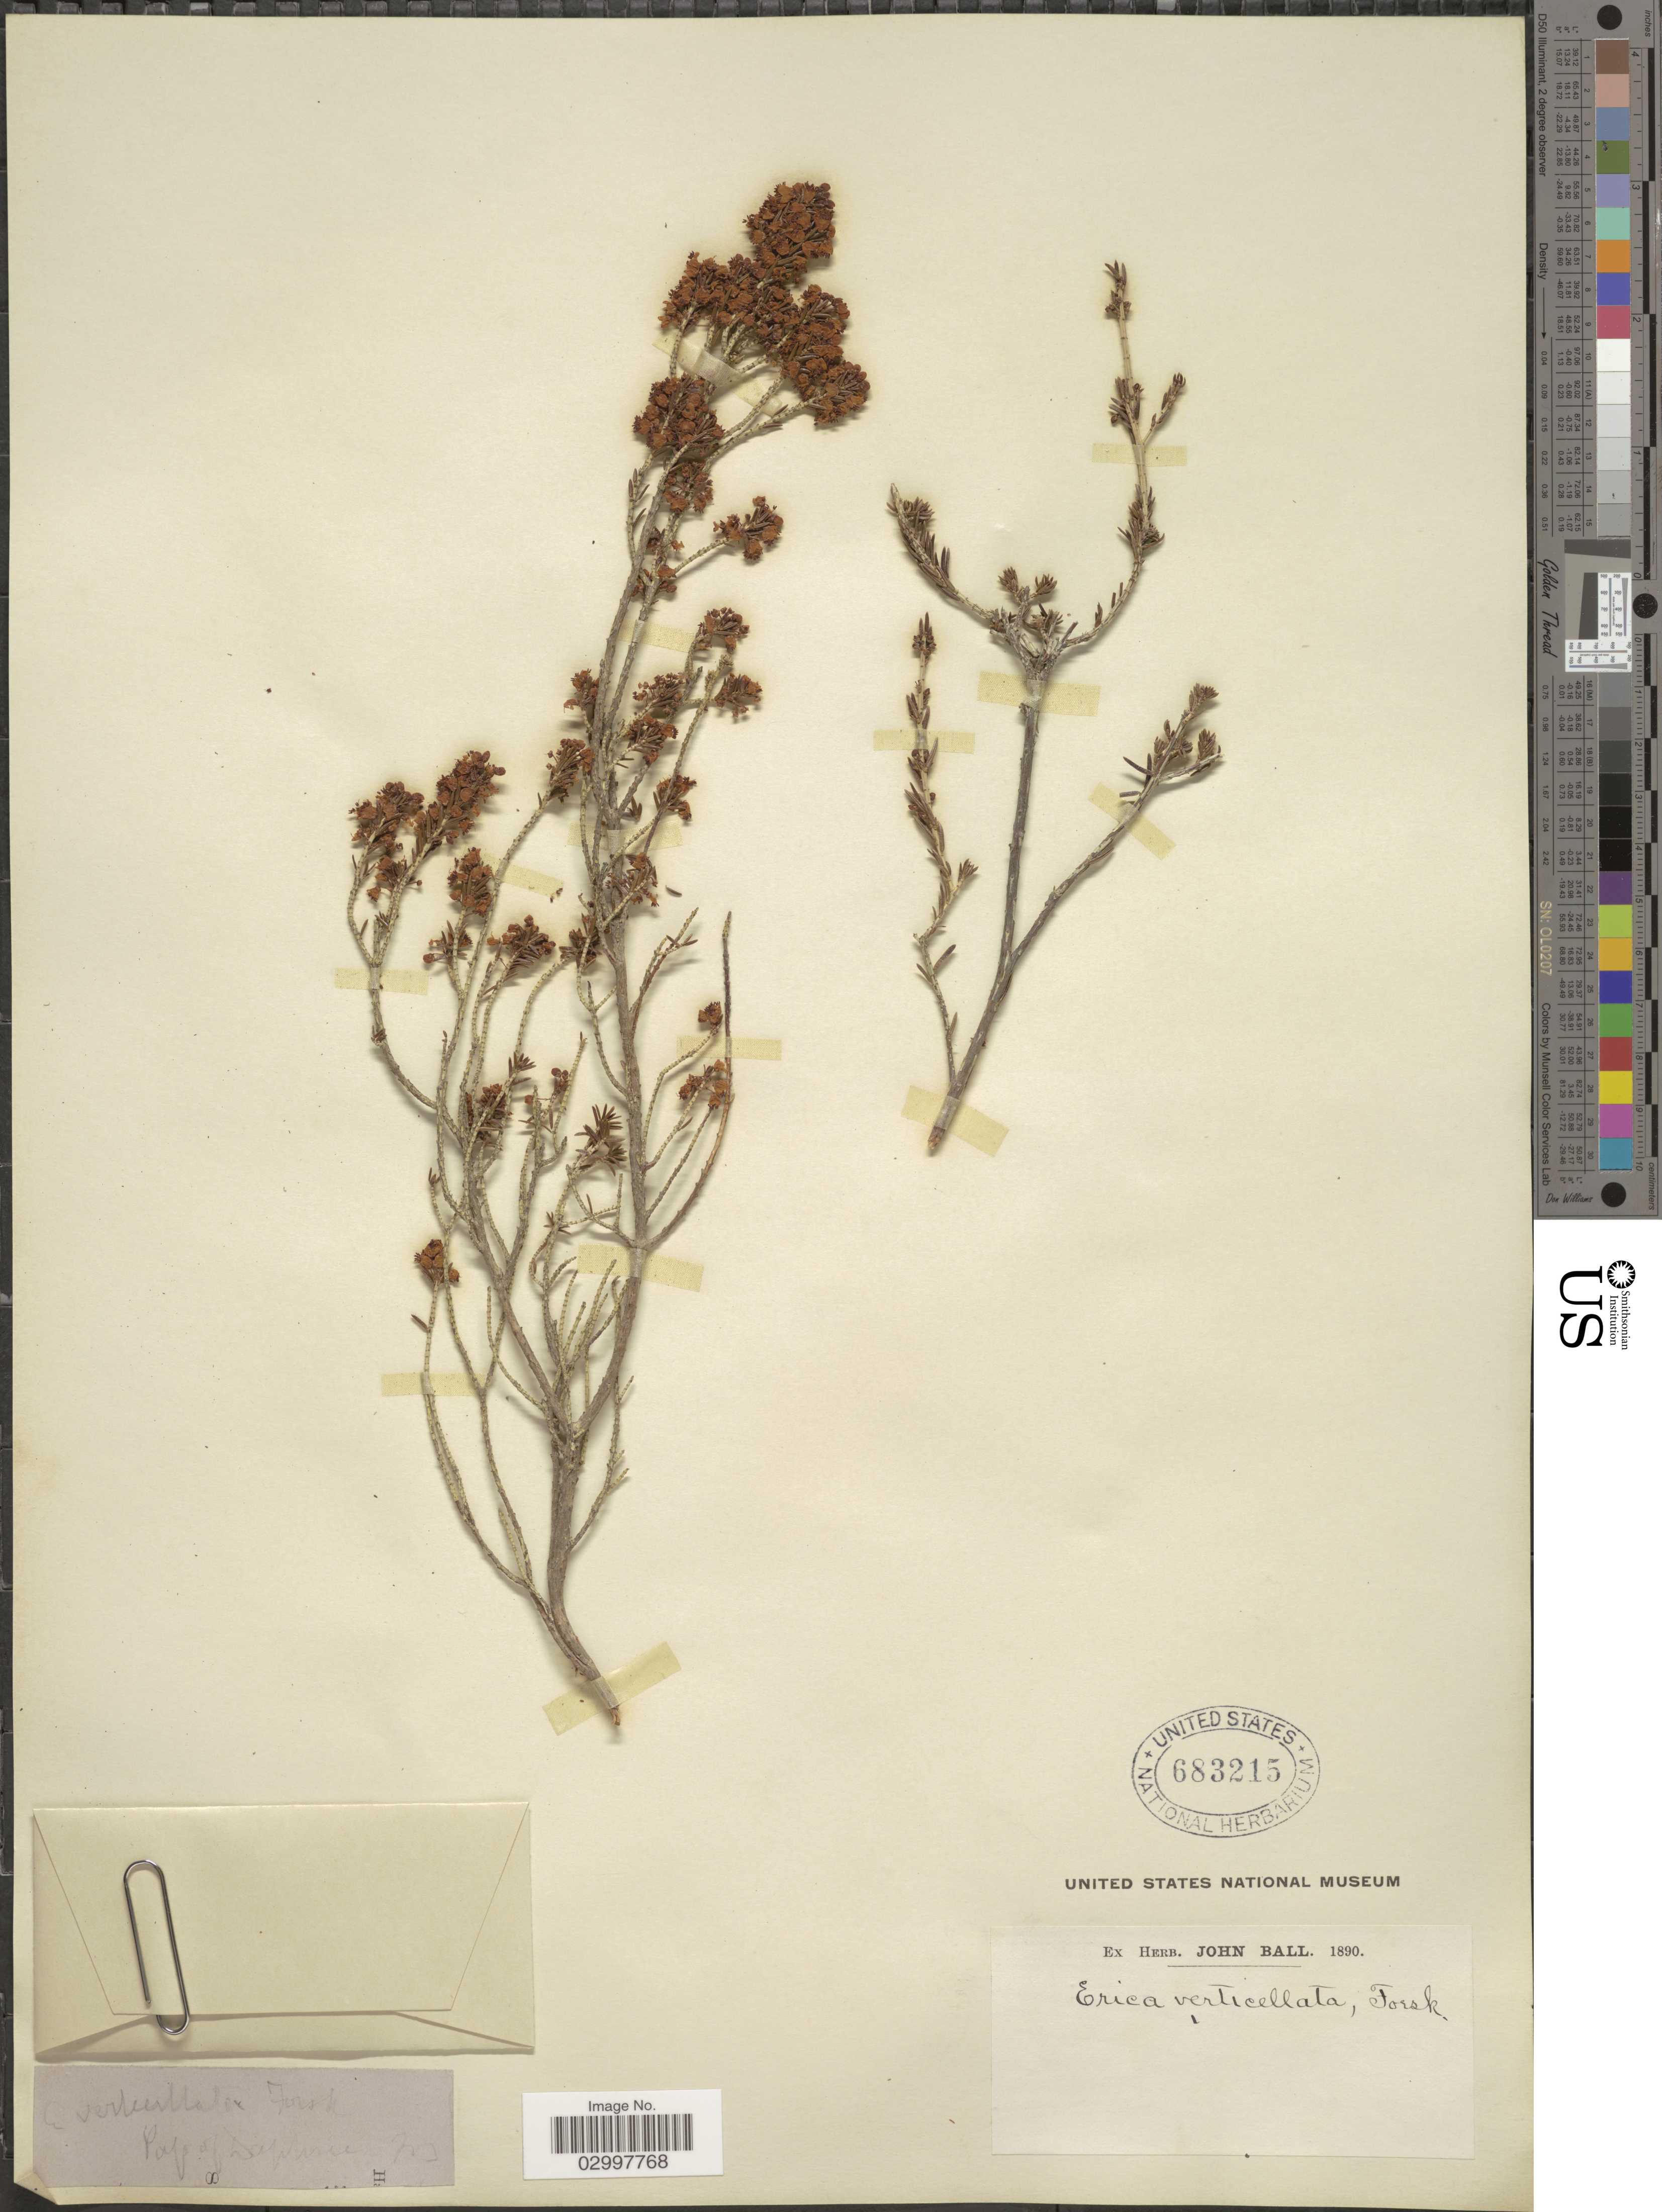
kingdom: Plantae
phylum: Tracheophyta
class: Magnoliopsida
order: Ericales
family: Ericaceae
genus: Erica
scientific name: Erica verticillata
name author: P.J. Bergius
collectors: J. Ball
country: Greece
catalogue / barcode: US 683215